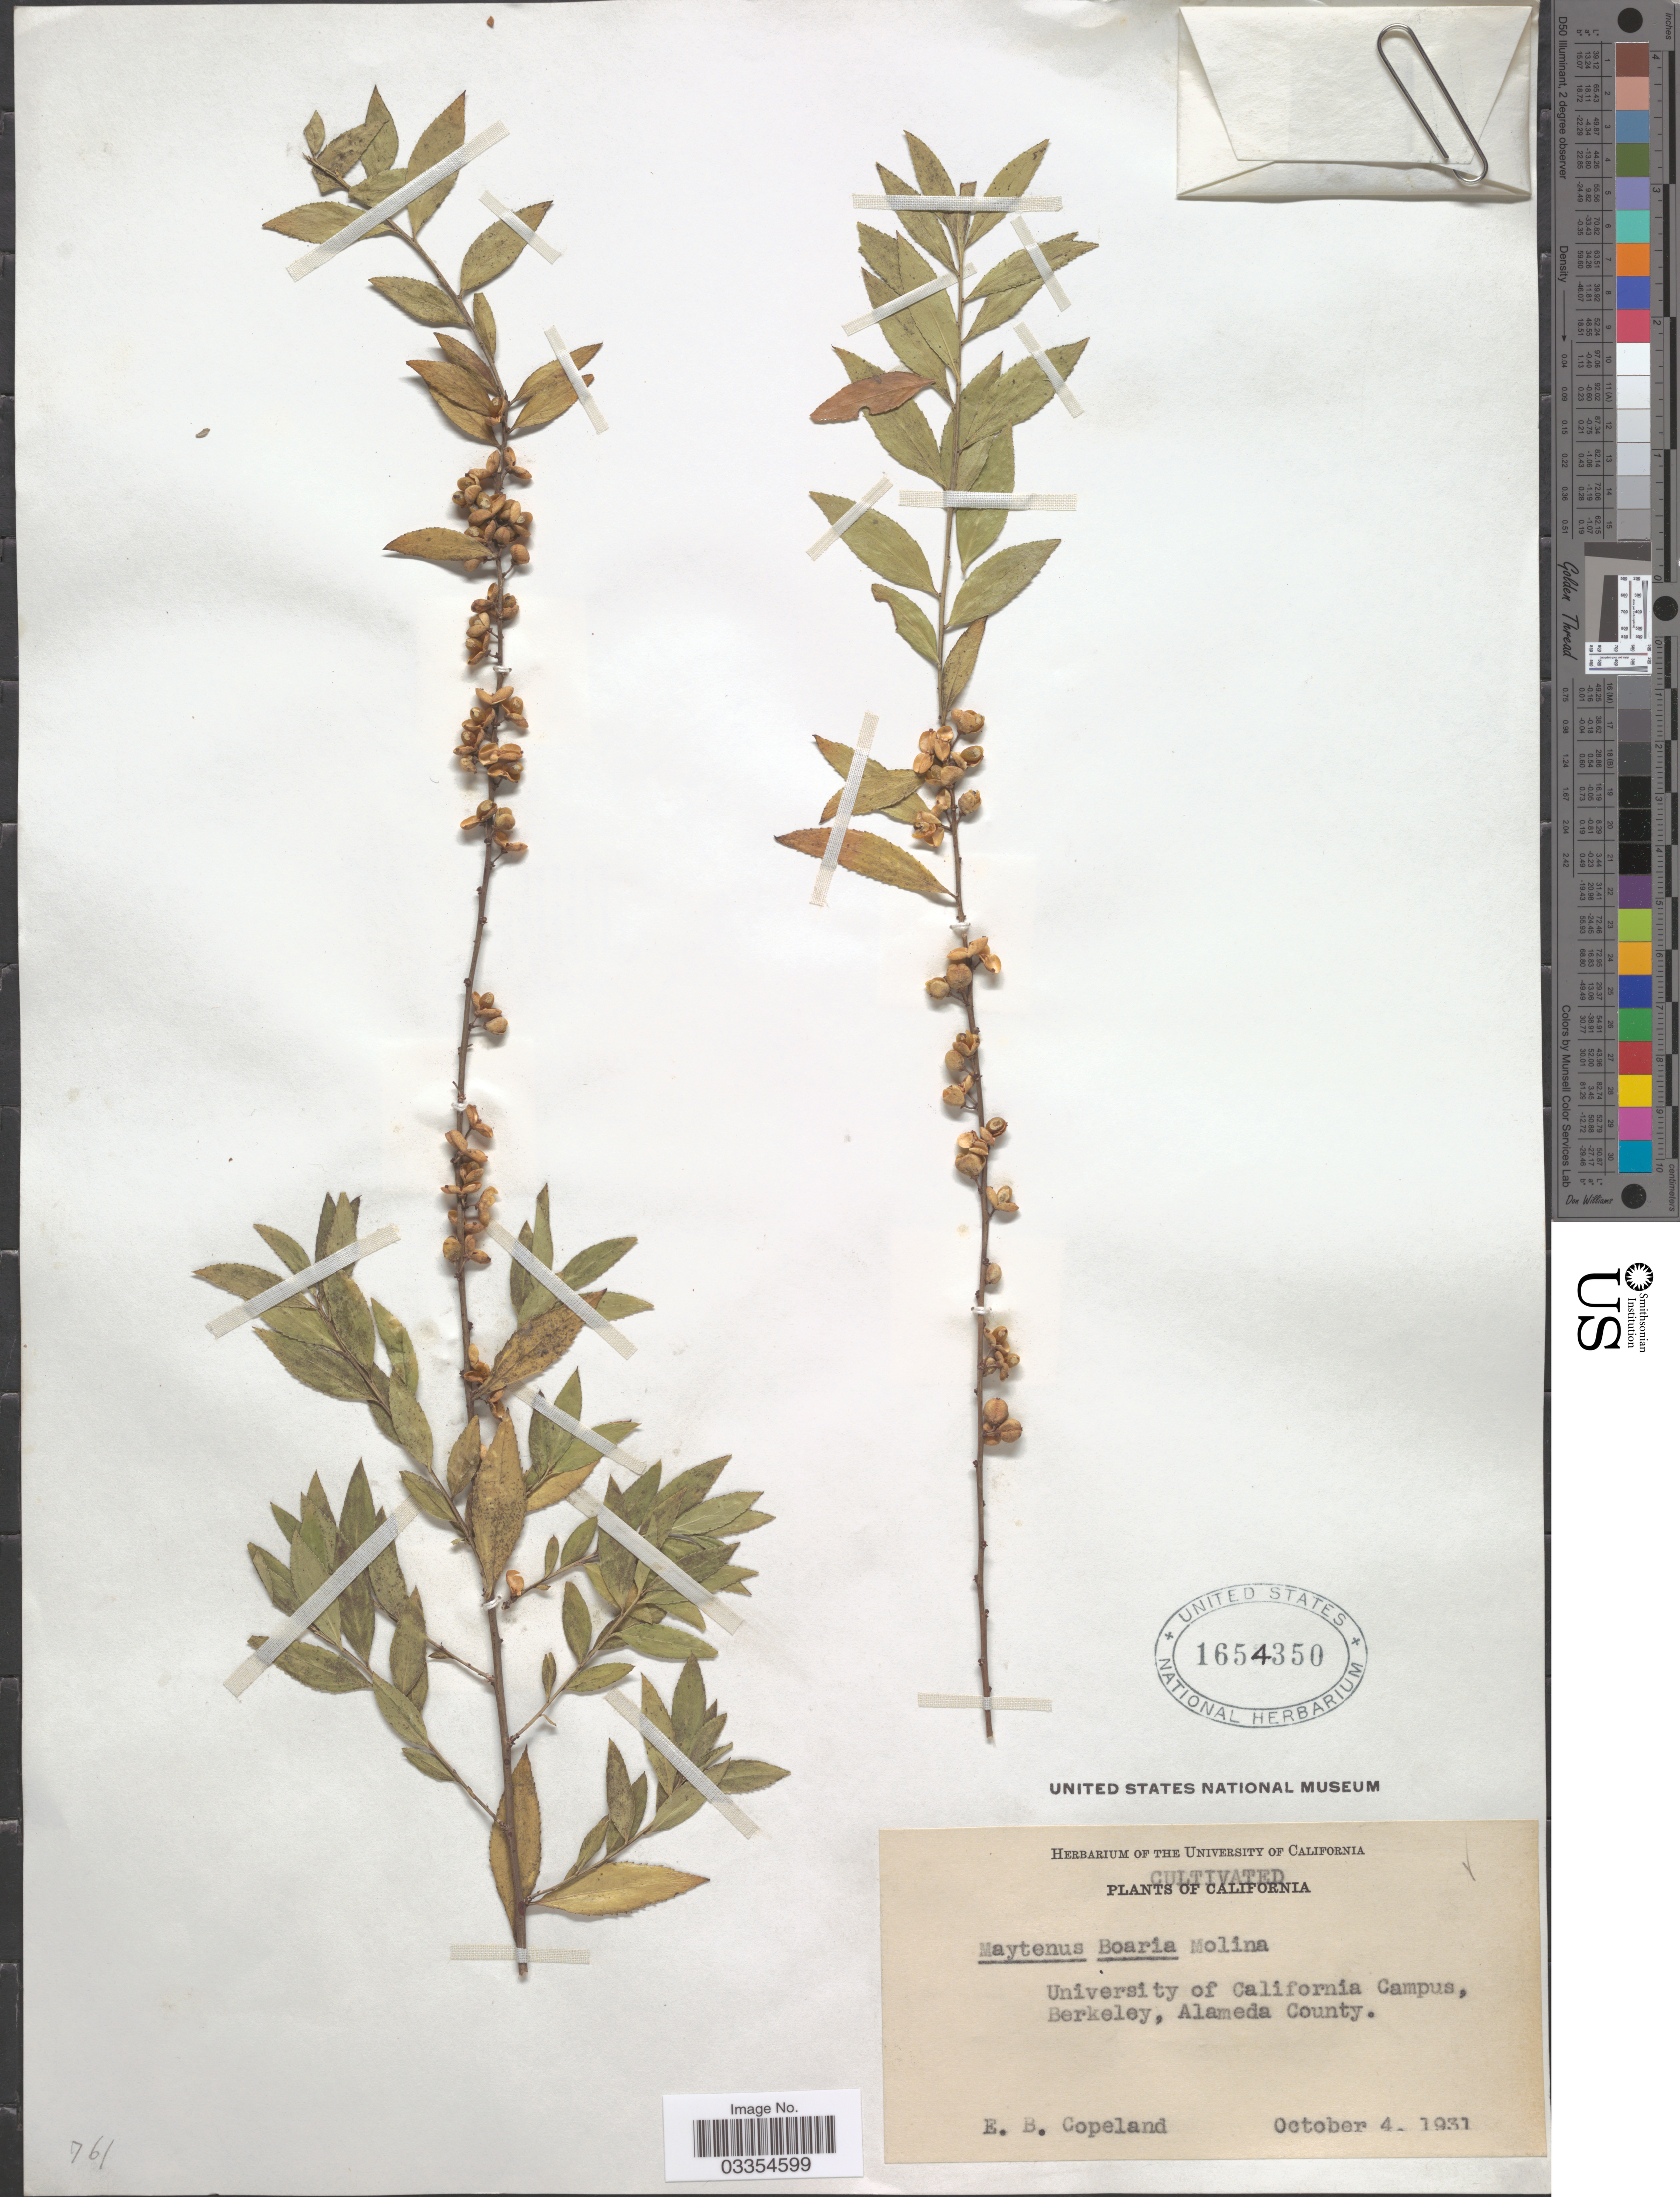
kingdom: Plantae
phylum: Tracheophyta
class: Magnoliopsida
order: Celastrales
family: Celastraceae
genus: Maytenus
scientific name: Maytenus boaria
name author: Molina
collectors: E. B. Copeland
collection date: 1931-10-04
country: United States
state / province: California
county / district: Alameda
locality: University of California Campus, Berkeley, Alameda County.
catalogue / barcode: US 1654350